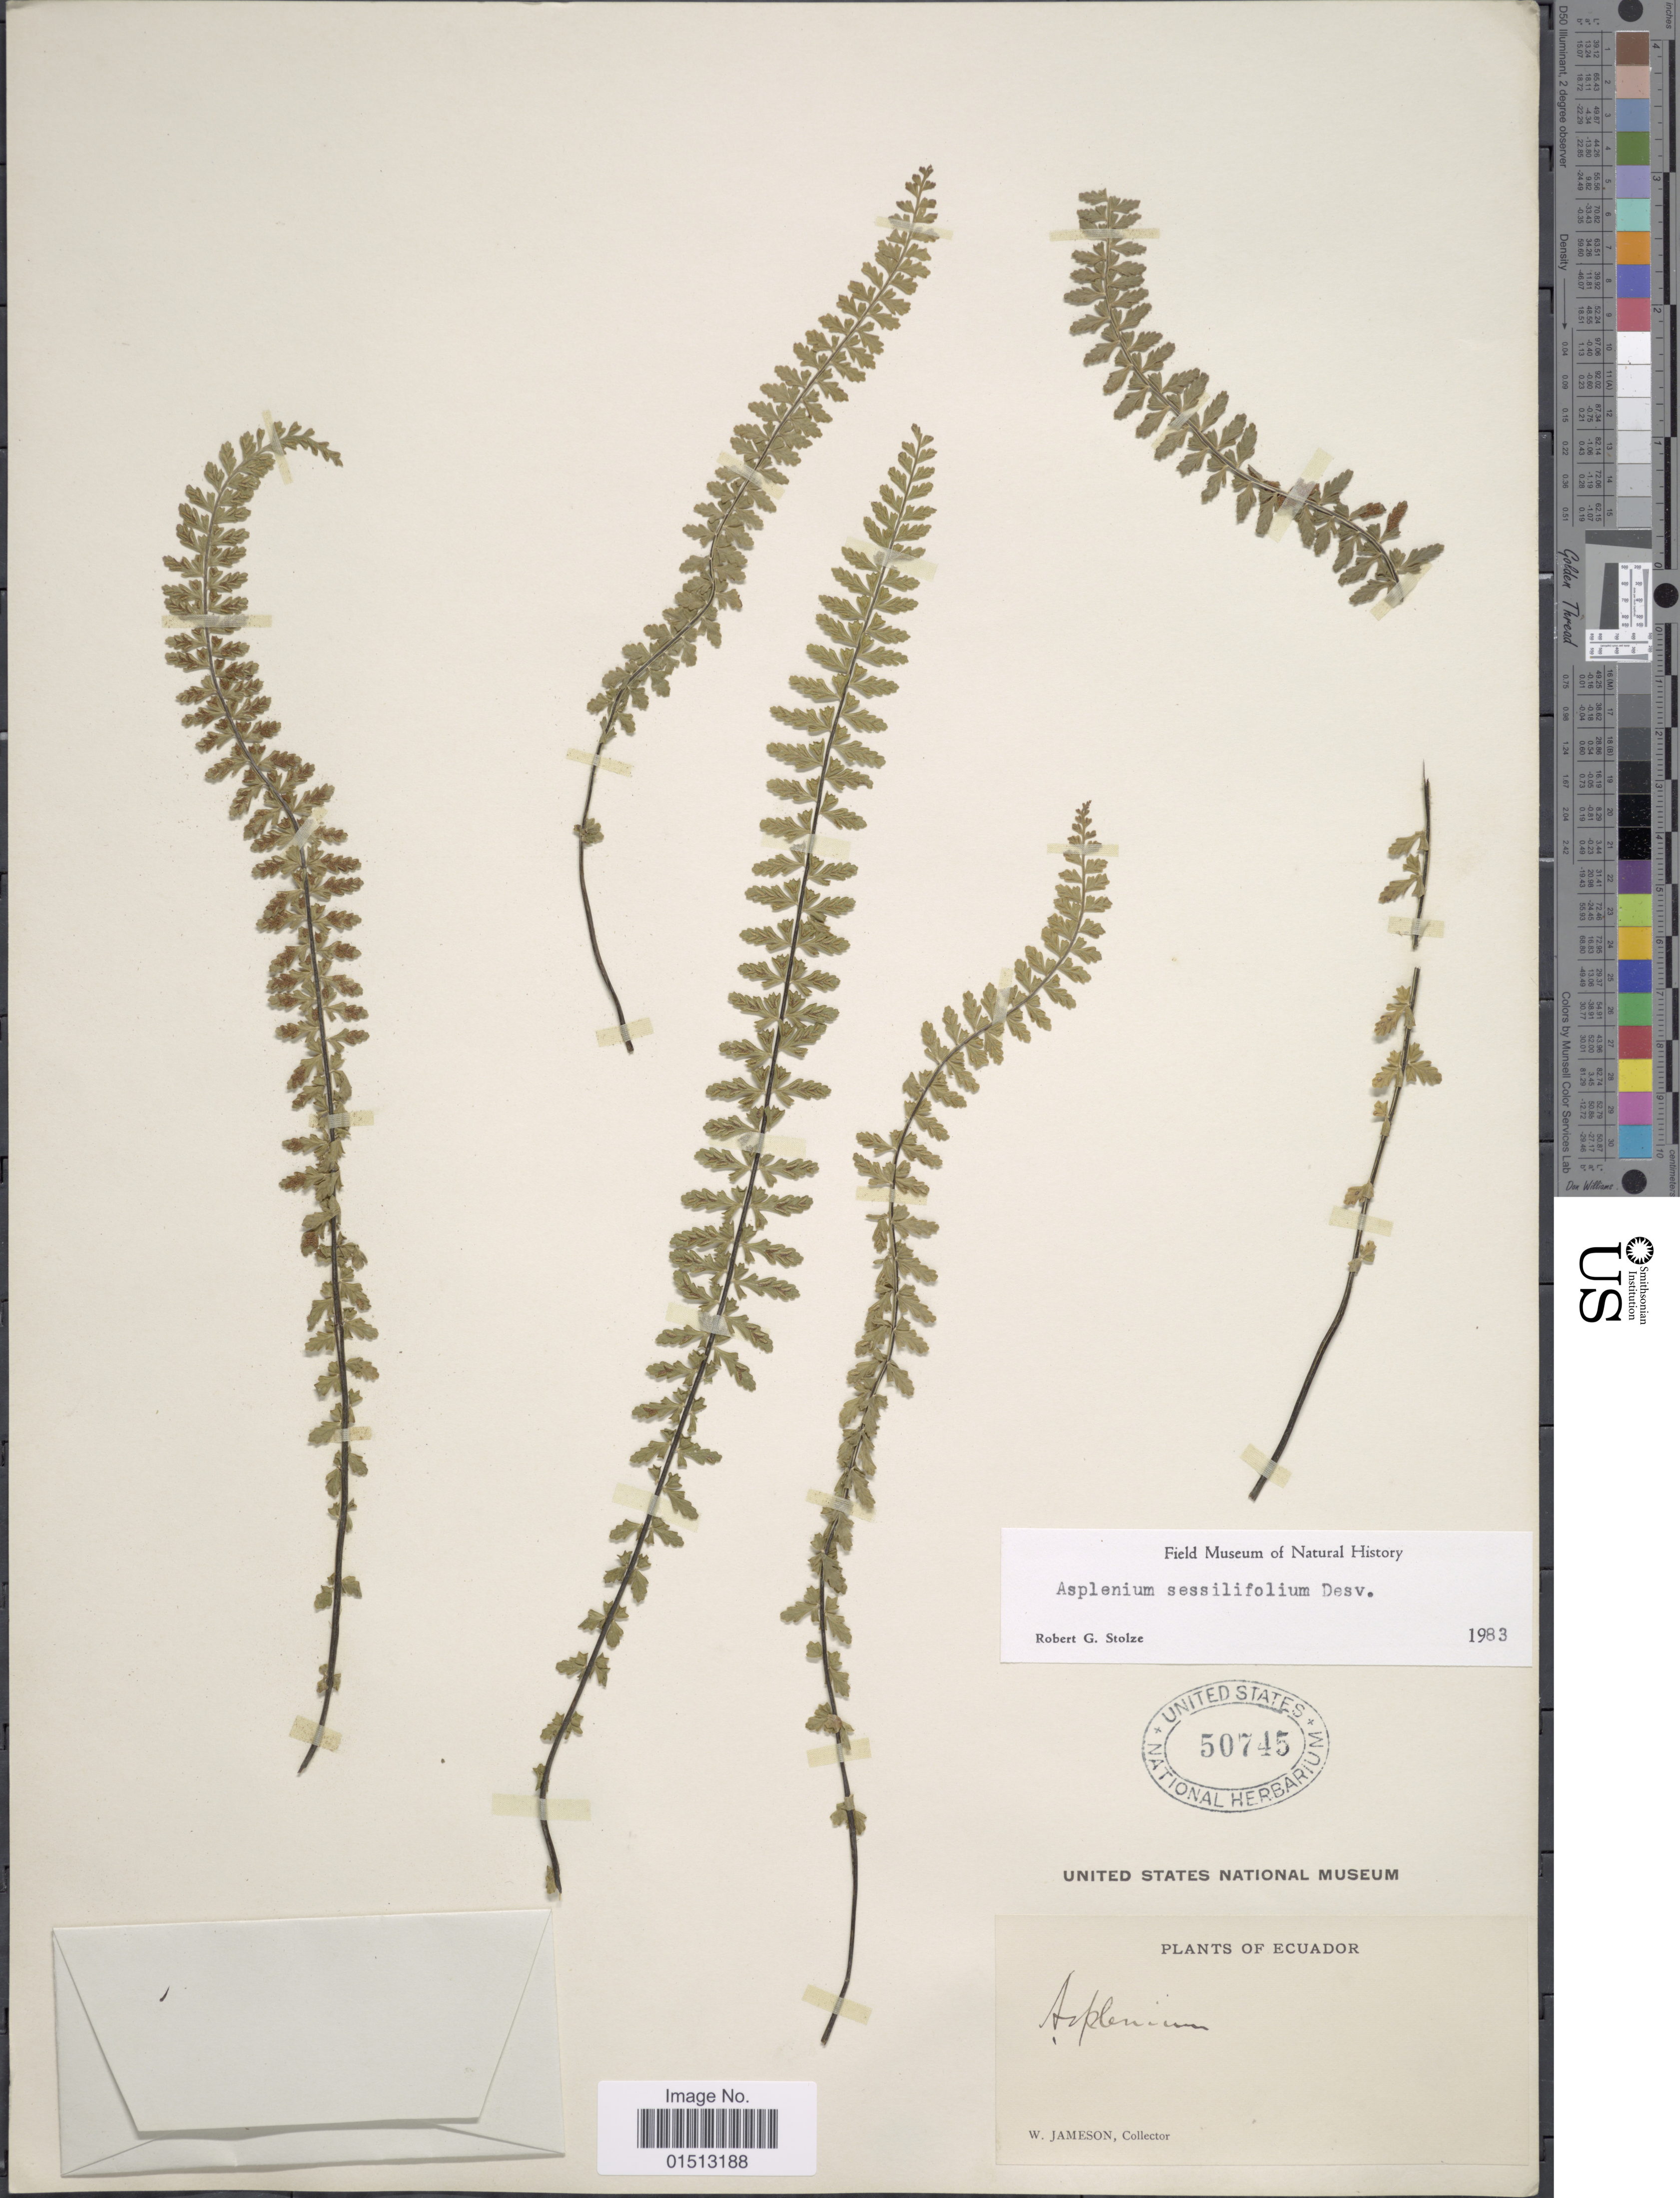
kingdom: Plantae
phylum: Tracheophyta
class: Polypodiopsida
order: Polypodiales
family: Aspleniaceae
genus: Asplenium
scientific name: Asplenium sessilifolium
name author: Desv.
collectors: W. Jameson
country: Ecuador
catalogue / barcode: US 50745